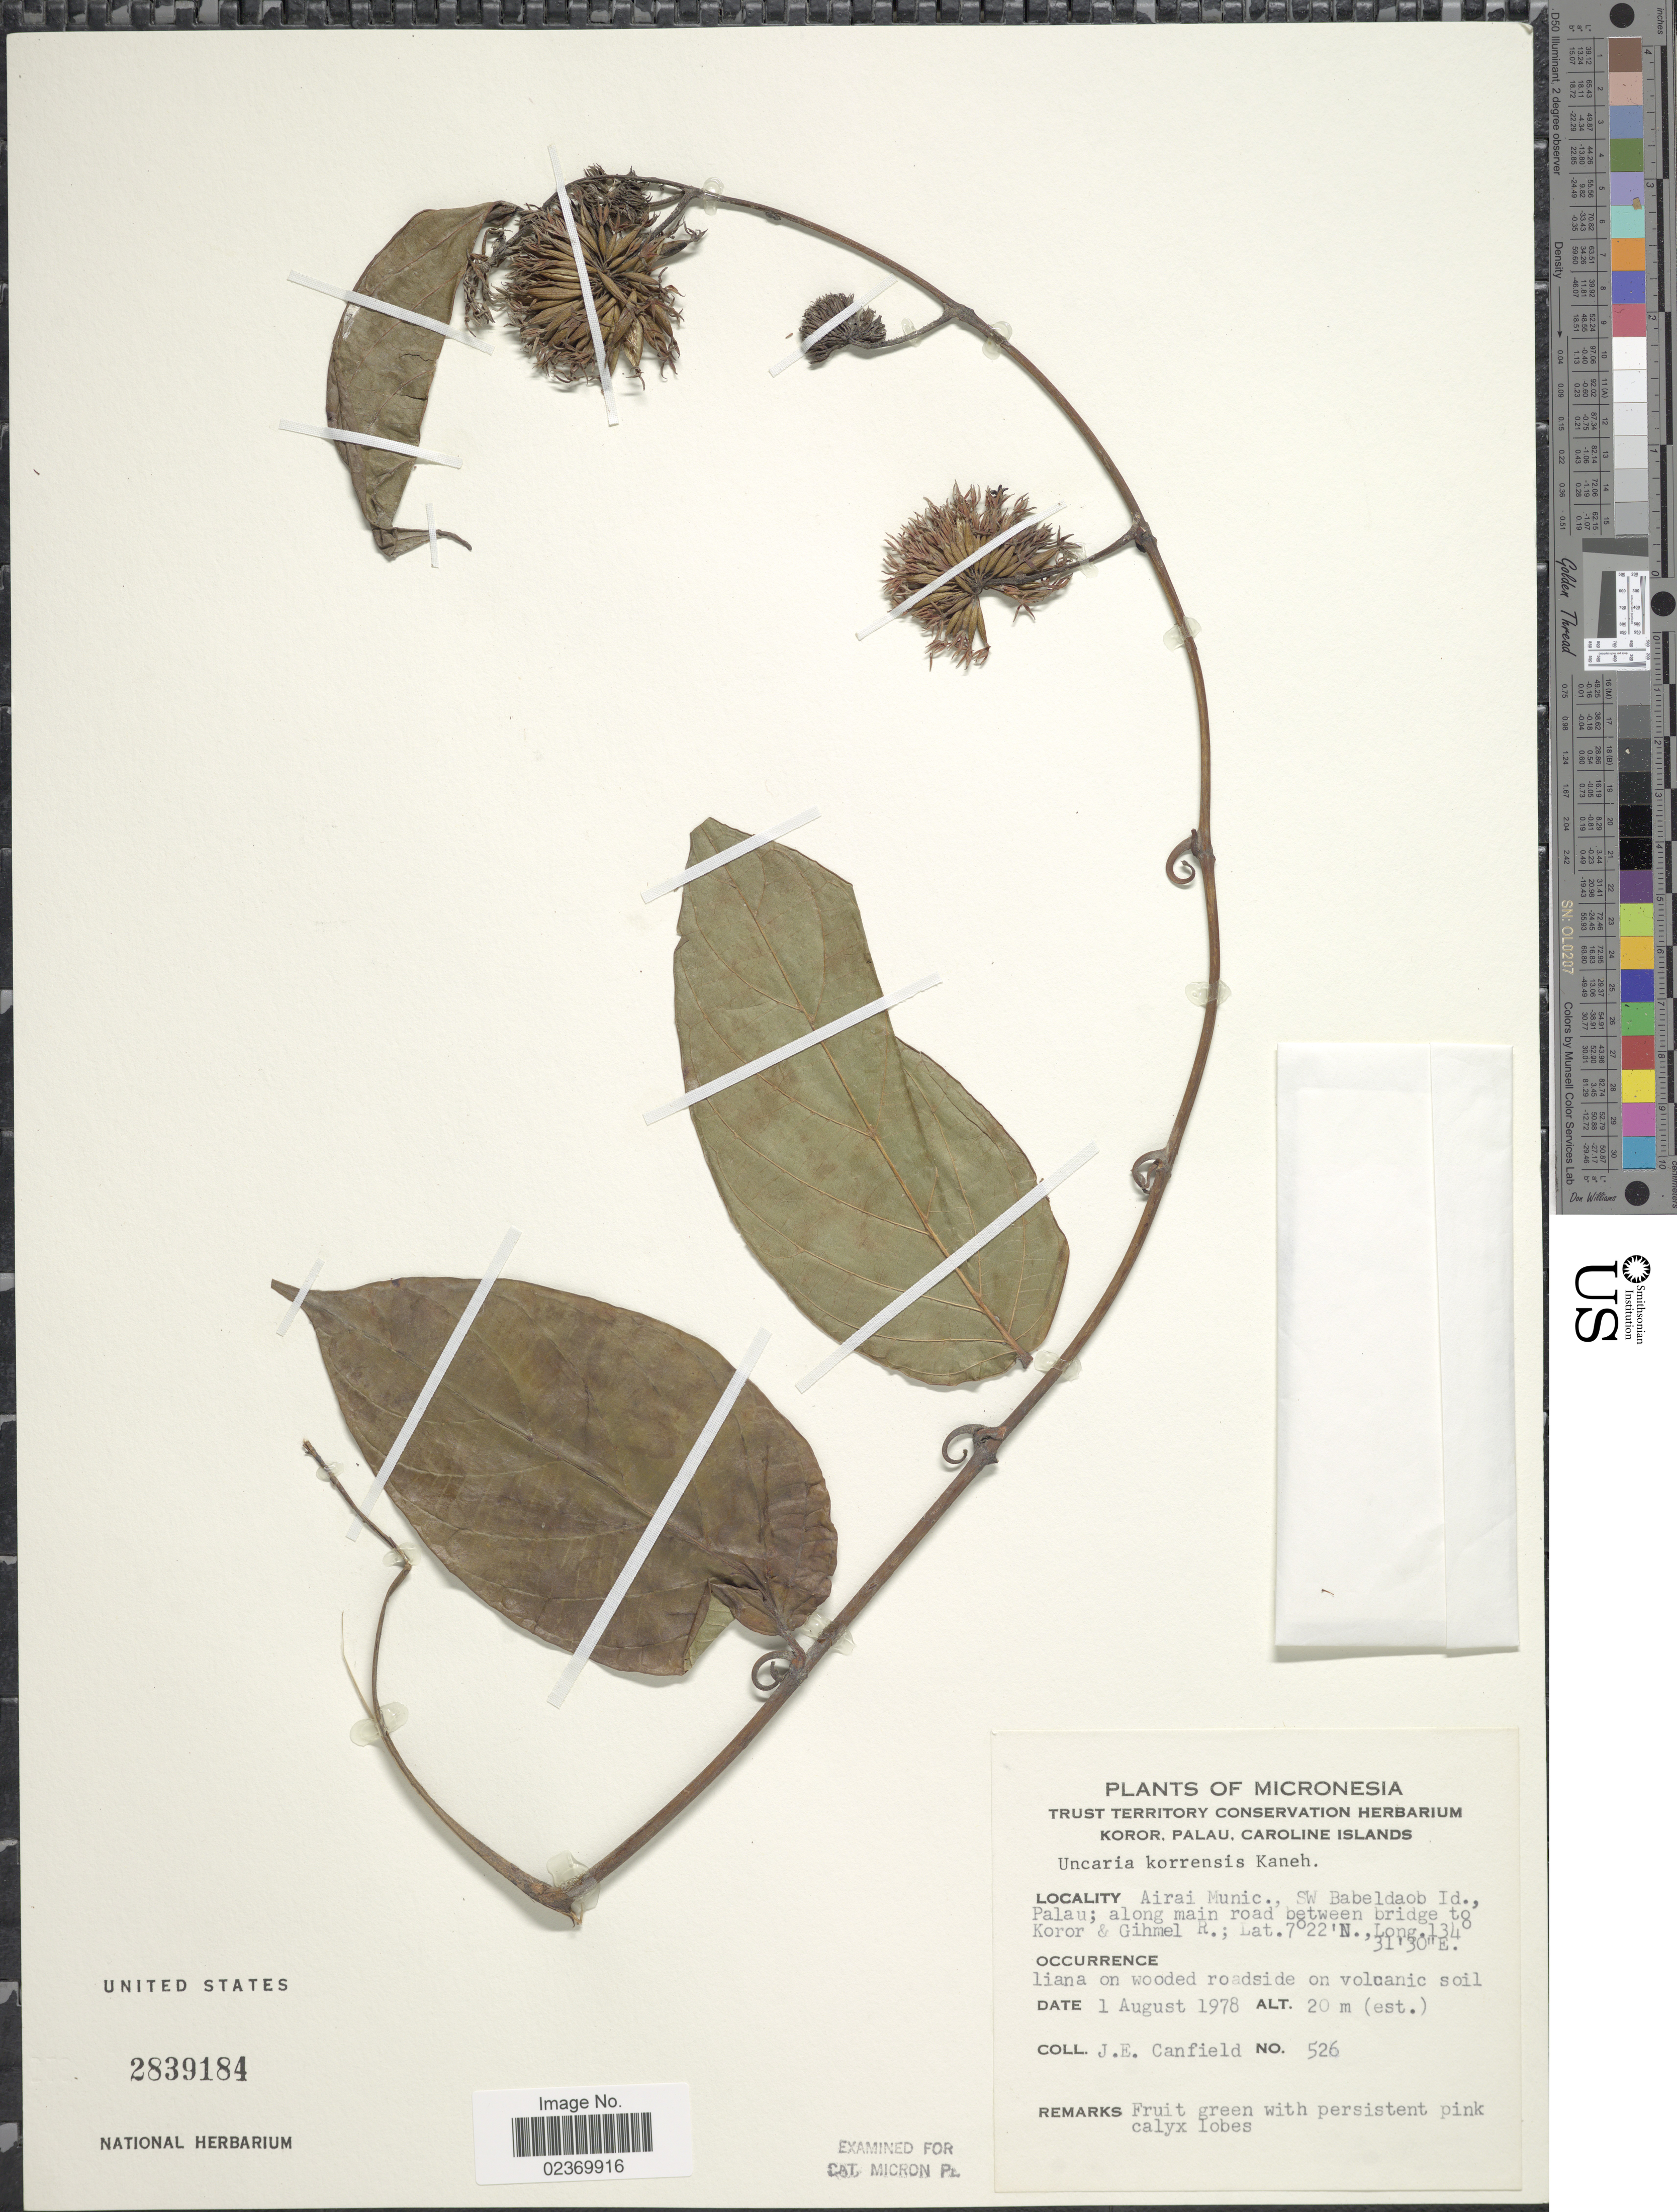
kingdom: Plantae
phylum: Tracheophyta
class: Magnoliopsida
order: Gentianales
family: Rubiaceae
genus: Uncaria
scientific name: Uncaria korrensis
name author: Kaneh.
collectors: J. E. Canfield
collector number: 526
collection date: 1978-08-01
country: Palau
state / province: Airai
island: Babeldaob [Babelthuap]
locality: Airai Munic., SW Babeldaob Id., Palau; along main road between bridge to Koror & Gihmel R.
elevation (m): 20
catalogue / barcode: US 2839184